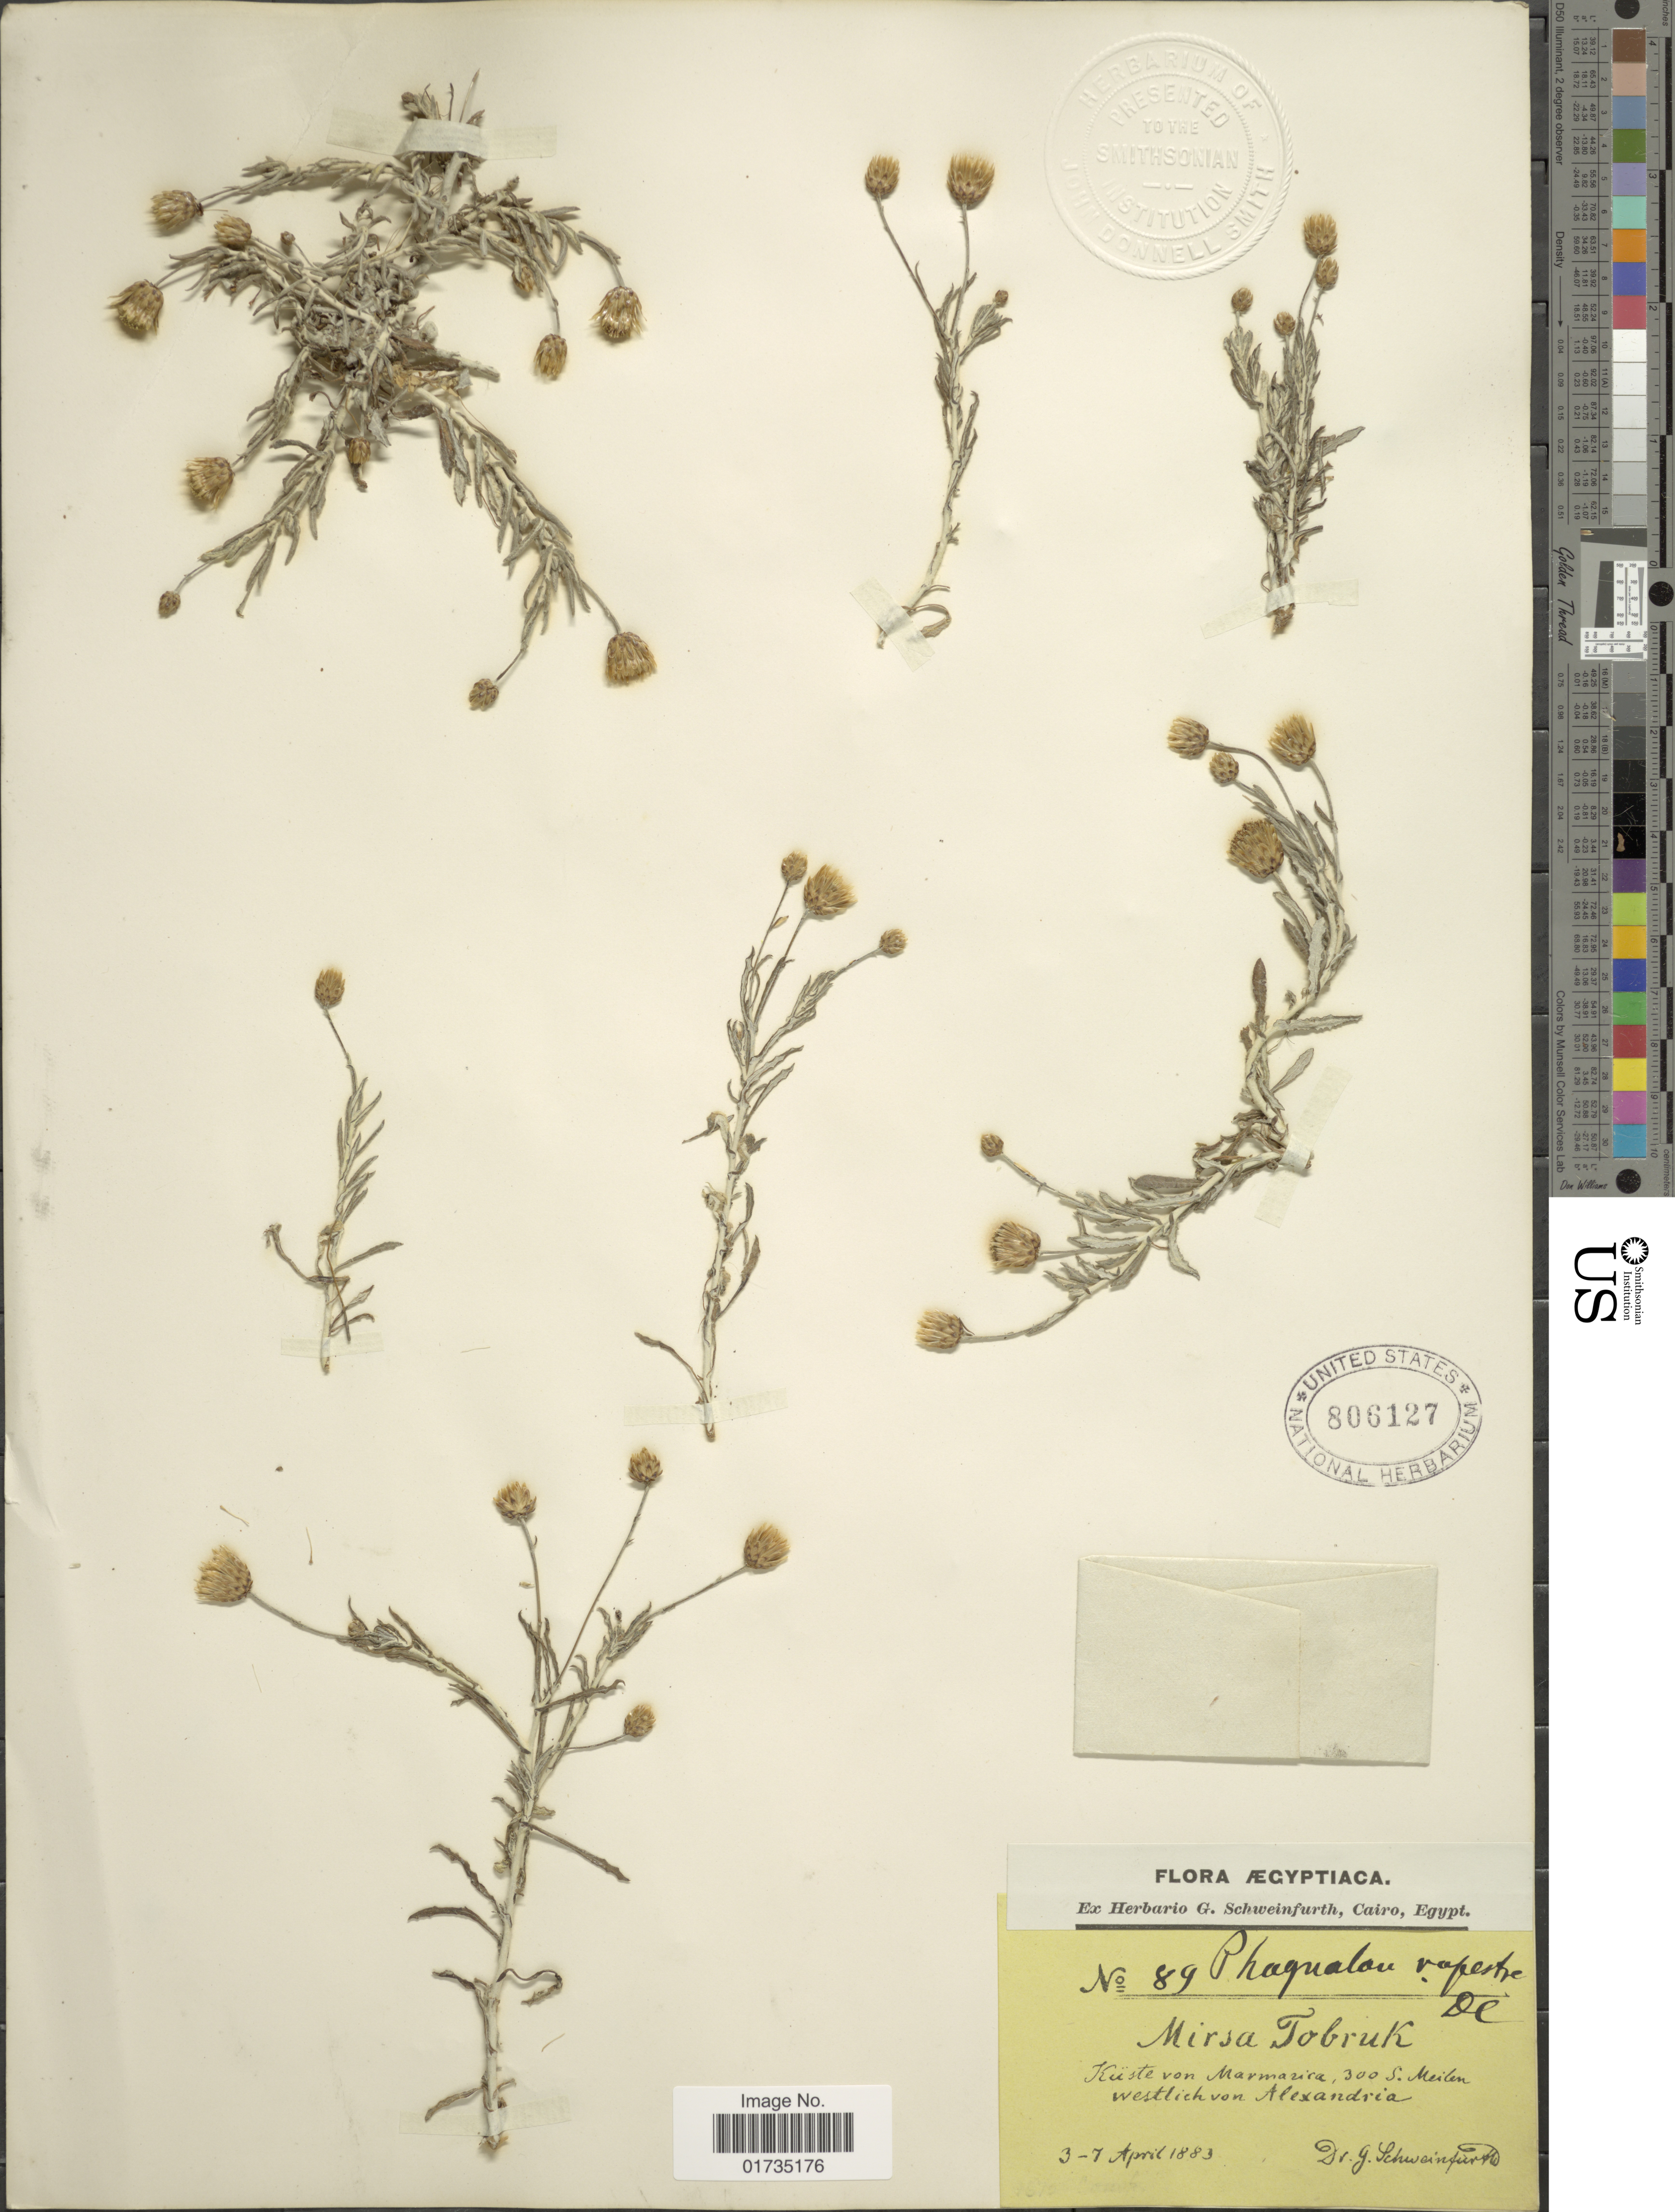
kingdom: Plantae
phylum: Tracheophyta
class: Magnoliopsida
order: Asterales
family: Asteraceae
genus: Phagnalon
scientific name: Phagnalon rupestre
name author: (L.) DC.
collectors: G. A. Schweinfurth (herbarium)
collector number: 89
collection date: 1883-04-03/1883-04-07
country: Egypt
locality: Kuste von Marmarira, 300 S. Meilen westlich von Alexandria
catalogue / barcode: US 806127